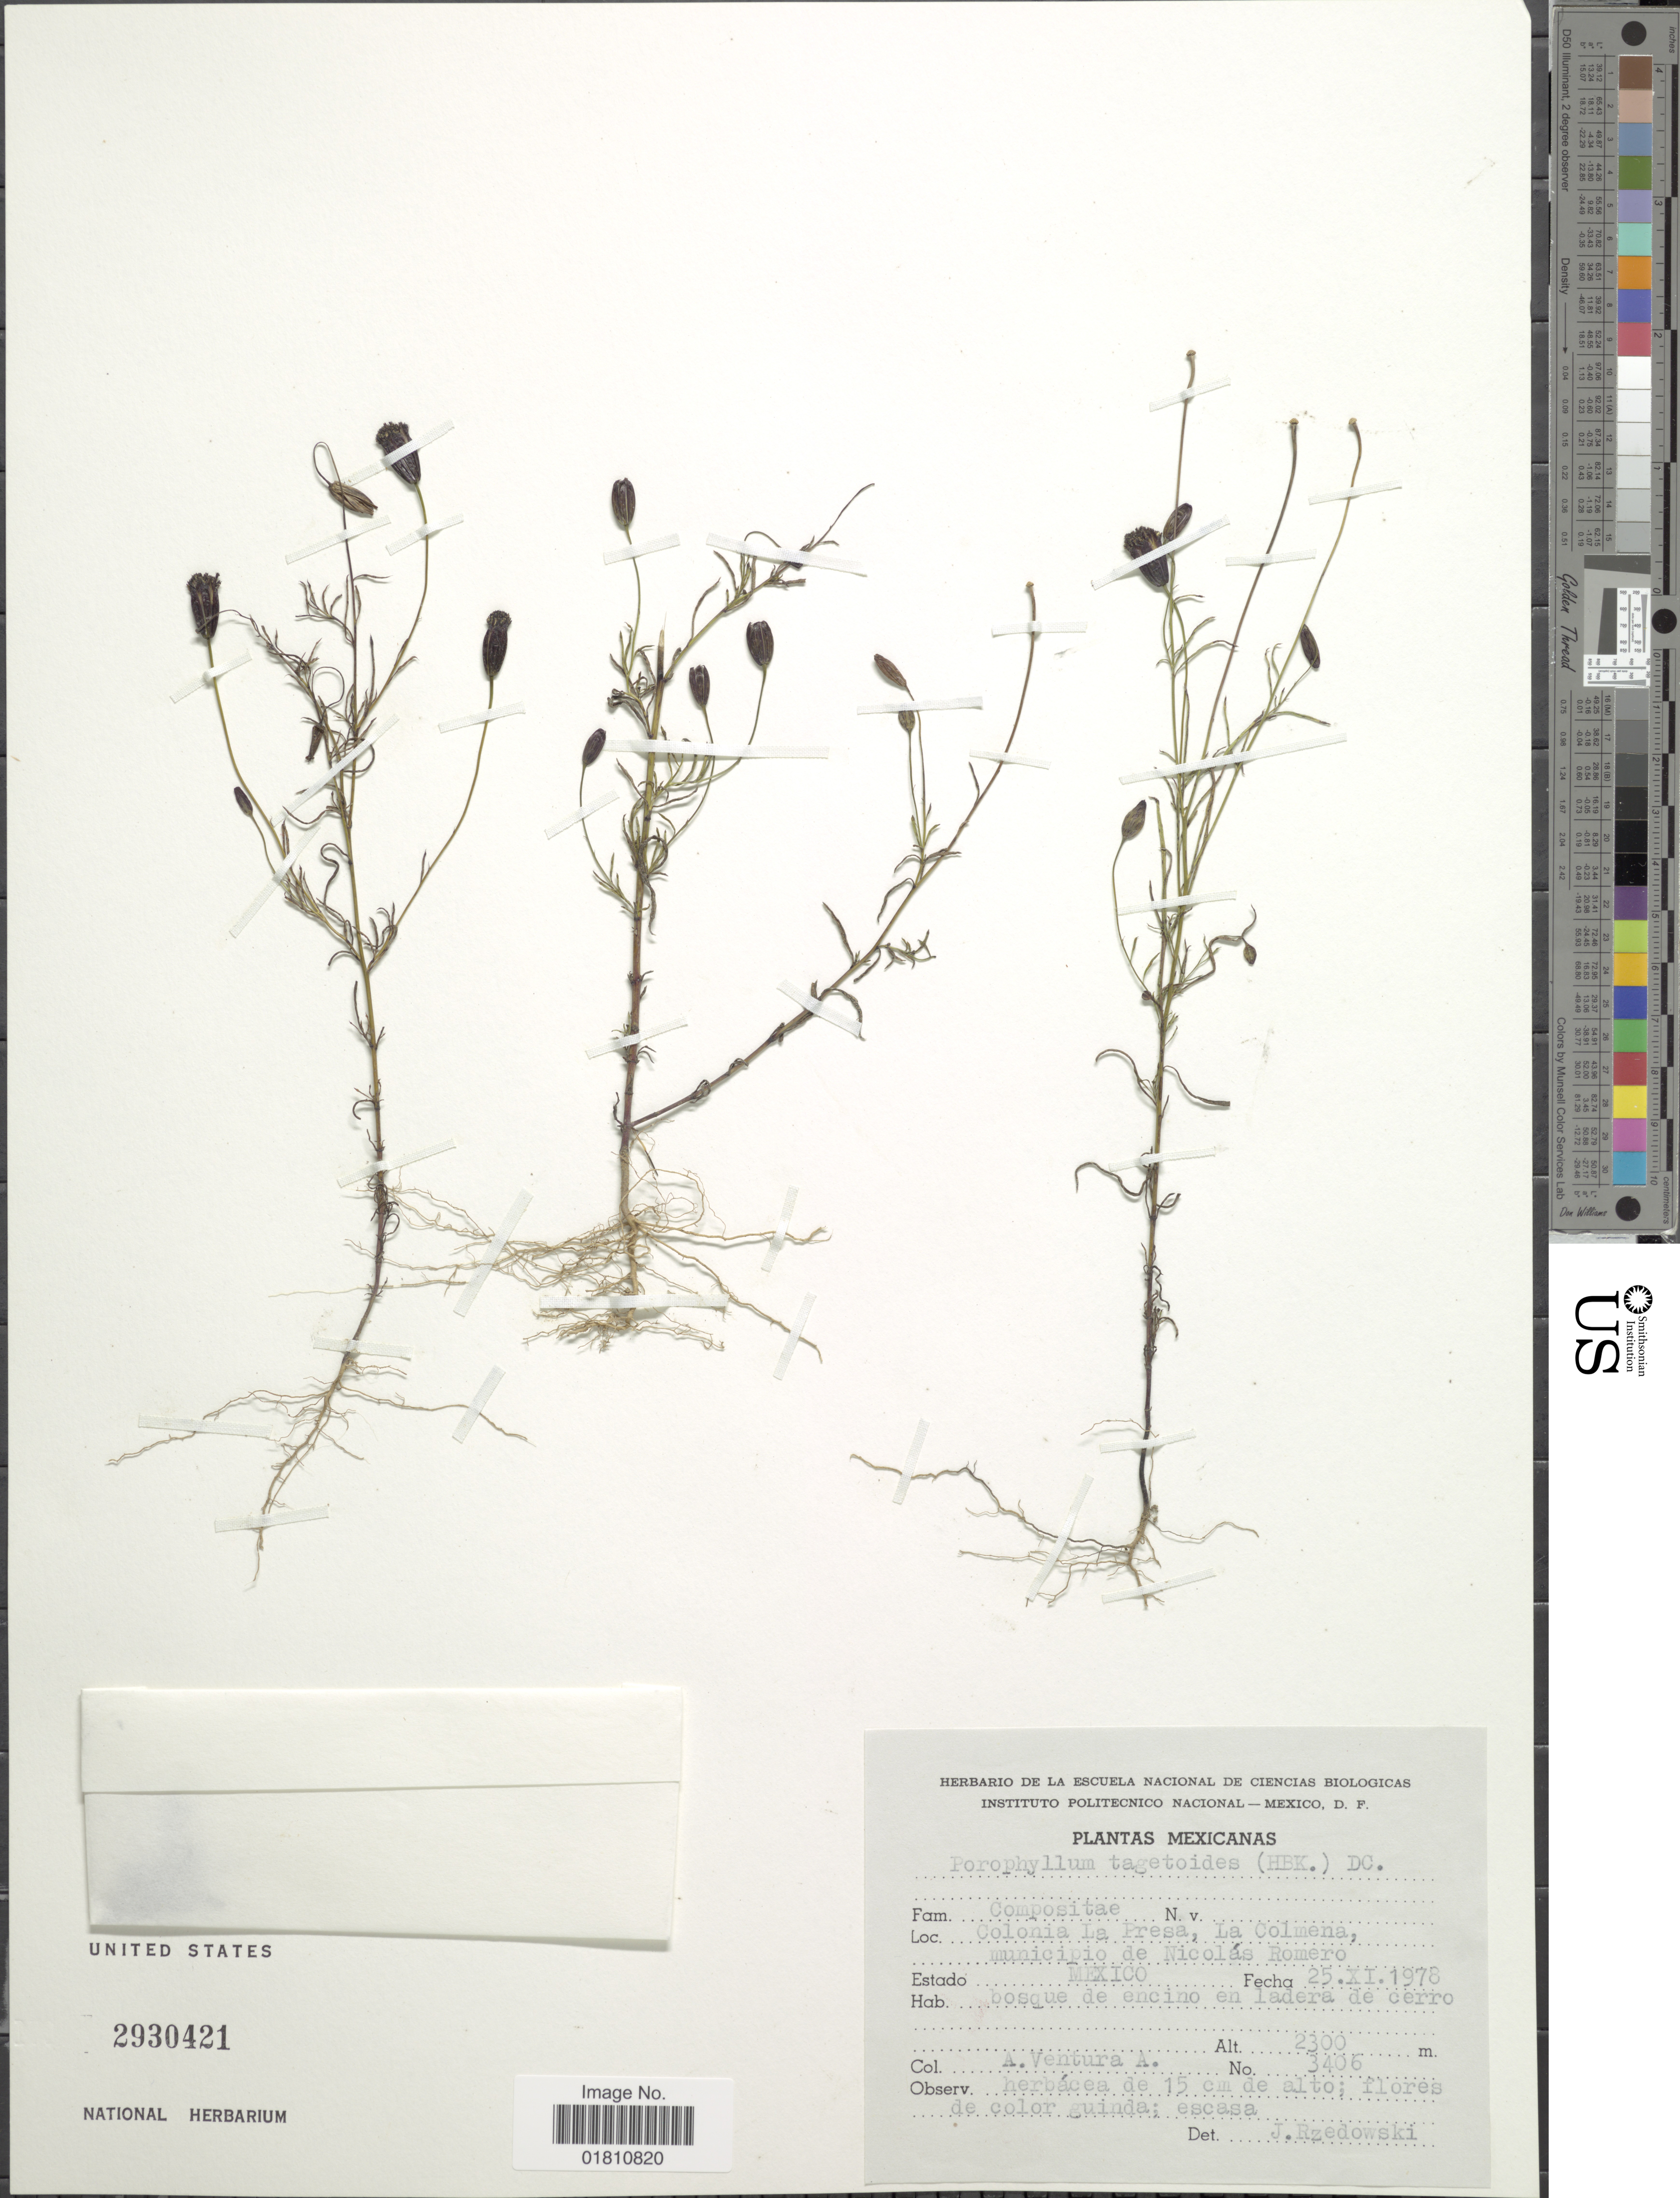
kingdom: Plantae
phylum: Tracheophyta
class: Magnoliopsida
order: Asterales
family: Asteraceae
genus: Porophyllum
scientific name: Porophyllum tagetoides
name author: (Kunth) DC.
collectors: A. Ventura A.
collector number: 3406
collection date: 1978-11-25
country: Mexico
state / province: México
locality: Colonia La Presa, La Colmena, municipio de Nicolas Romero, bosque de encino en ladera de cerro.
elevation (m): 2300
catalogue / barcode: US 2930421